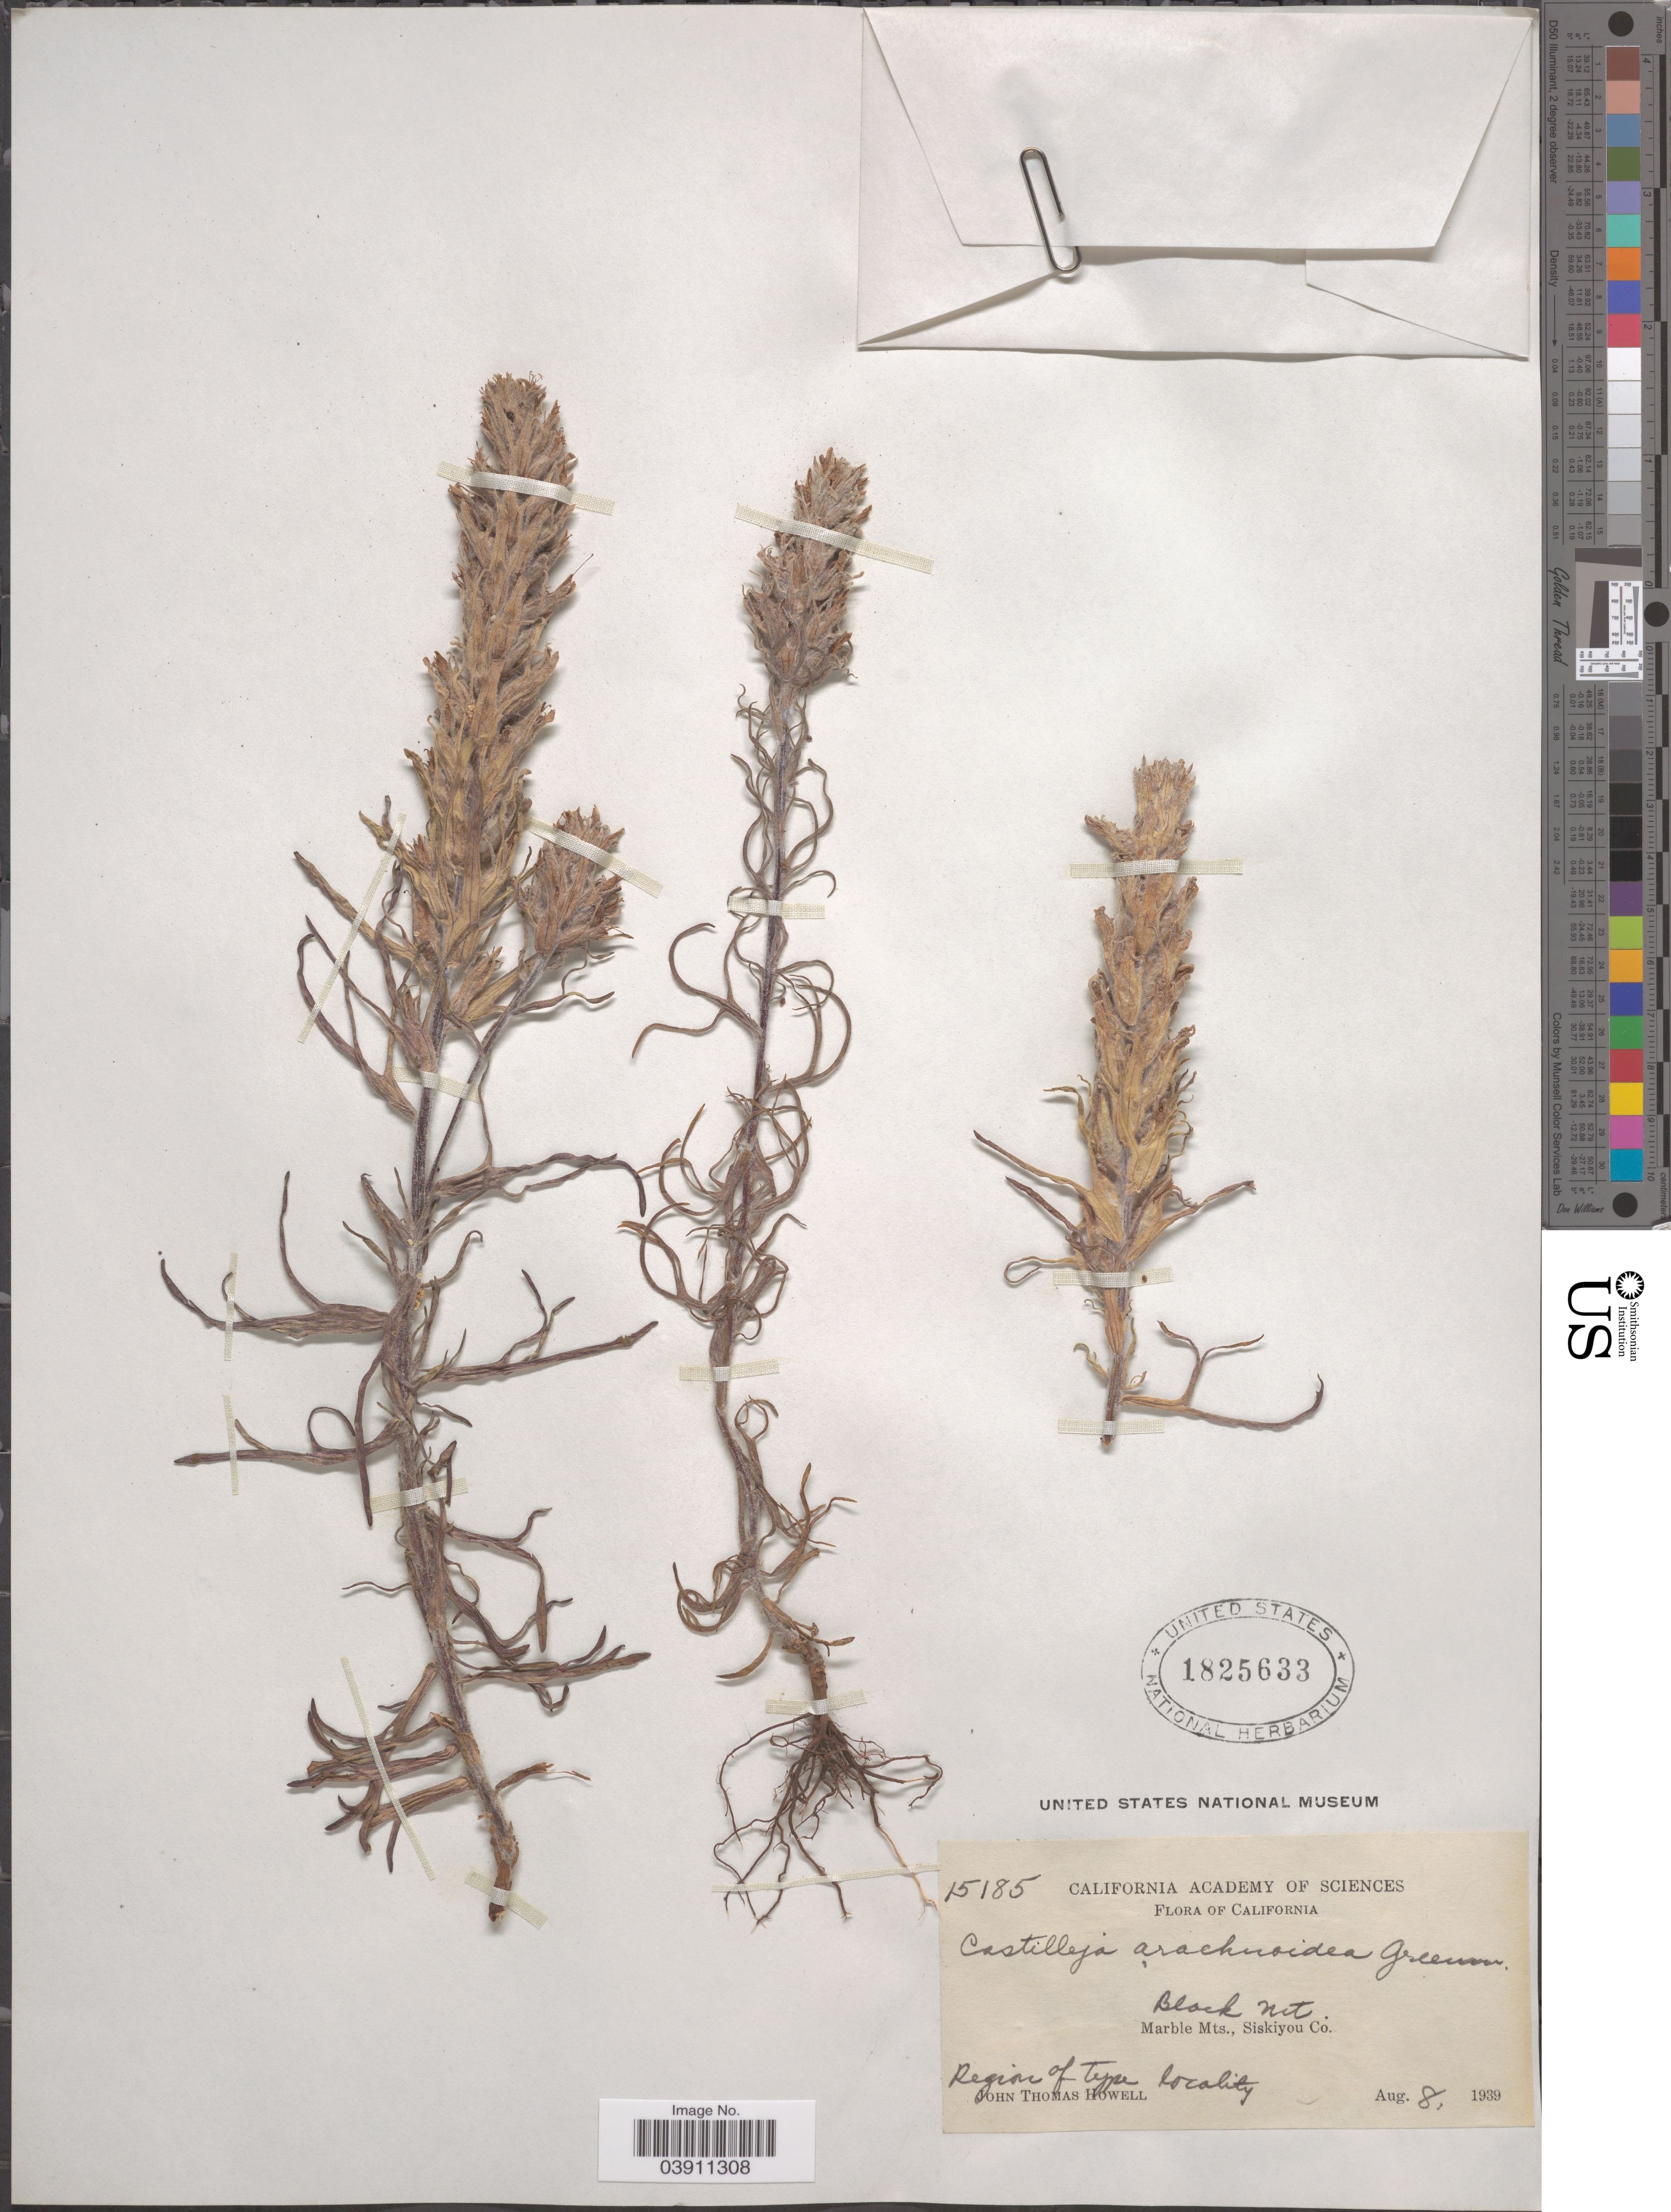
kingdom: Plantae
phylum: Tracheophyta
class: Magnoliopsida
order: Lamiales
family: Orobanchaceae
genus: Castilleja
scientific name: Castilleja arachnoidea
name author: Greenm.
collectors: J. T. Howell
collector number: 15185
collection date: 1939-08-08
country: United States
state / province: California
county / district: Siskiyou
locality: Black Mt. Marble Mts., Siskiyou Co. Region of Type locality.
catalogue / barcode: US 1825633